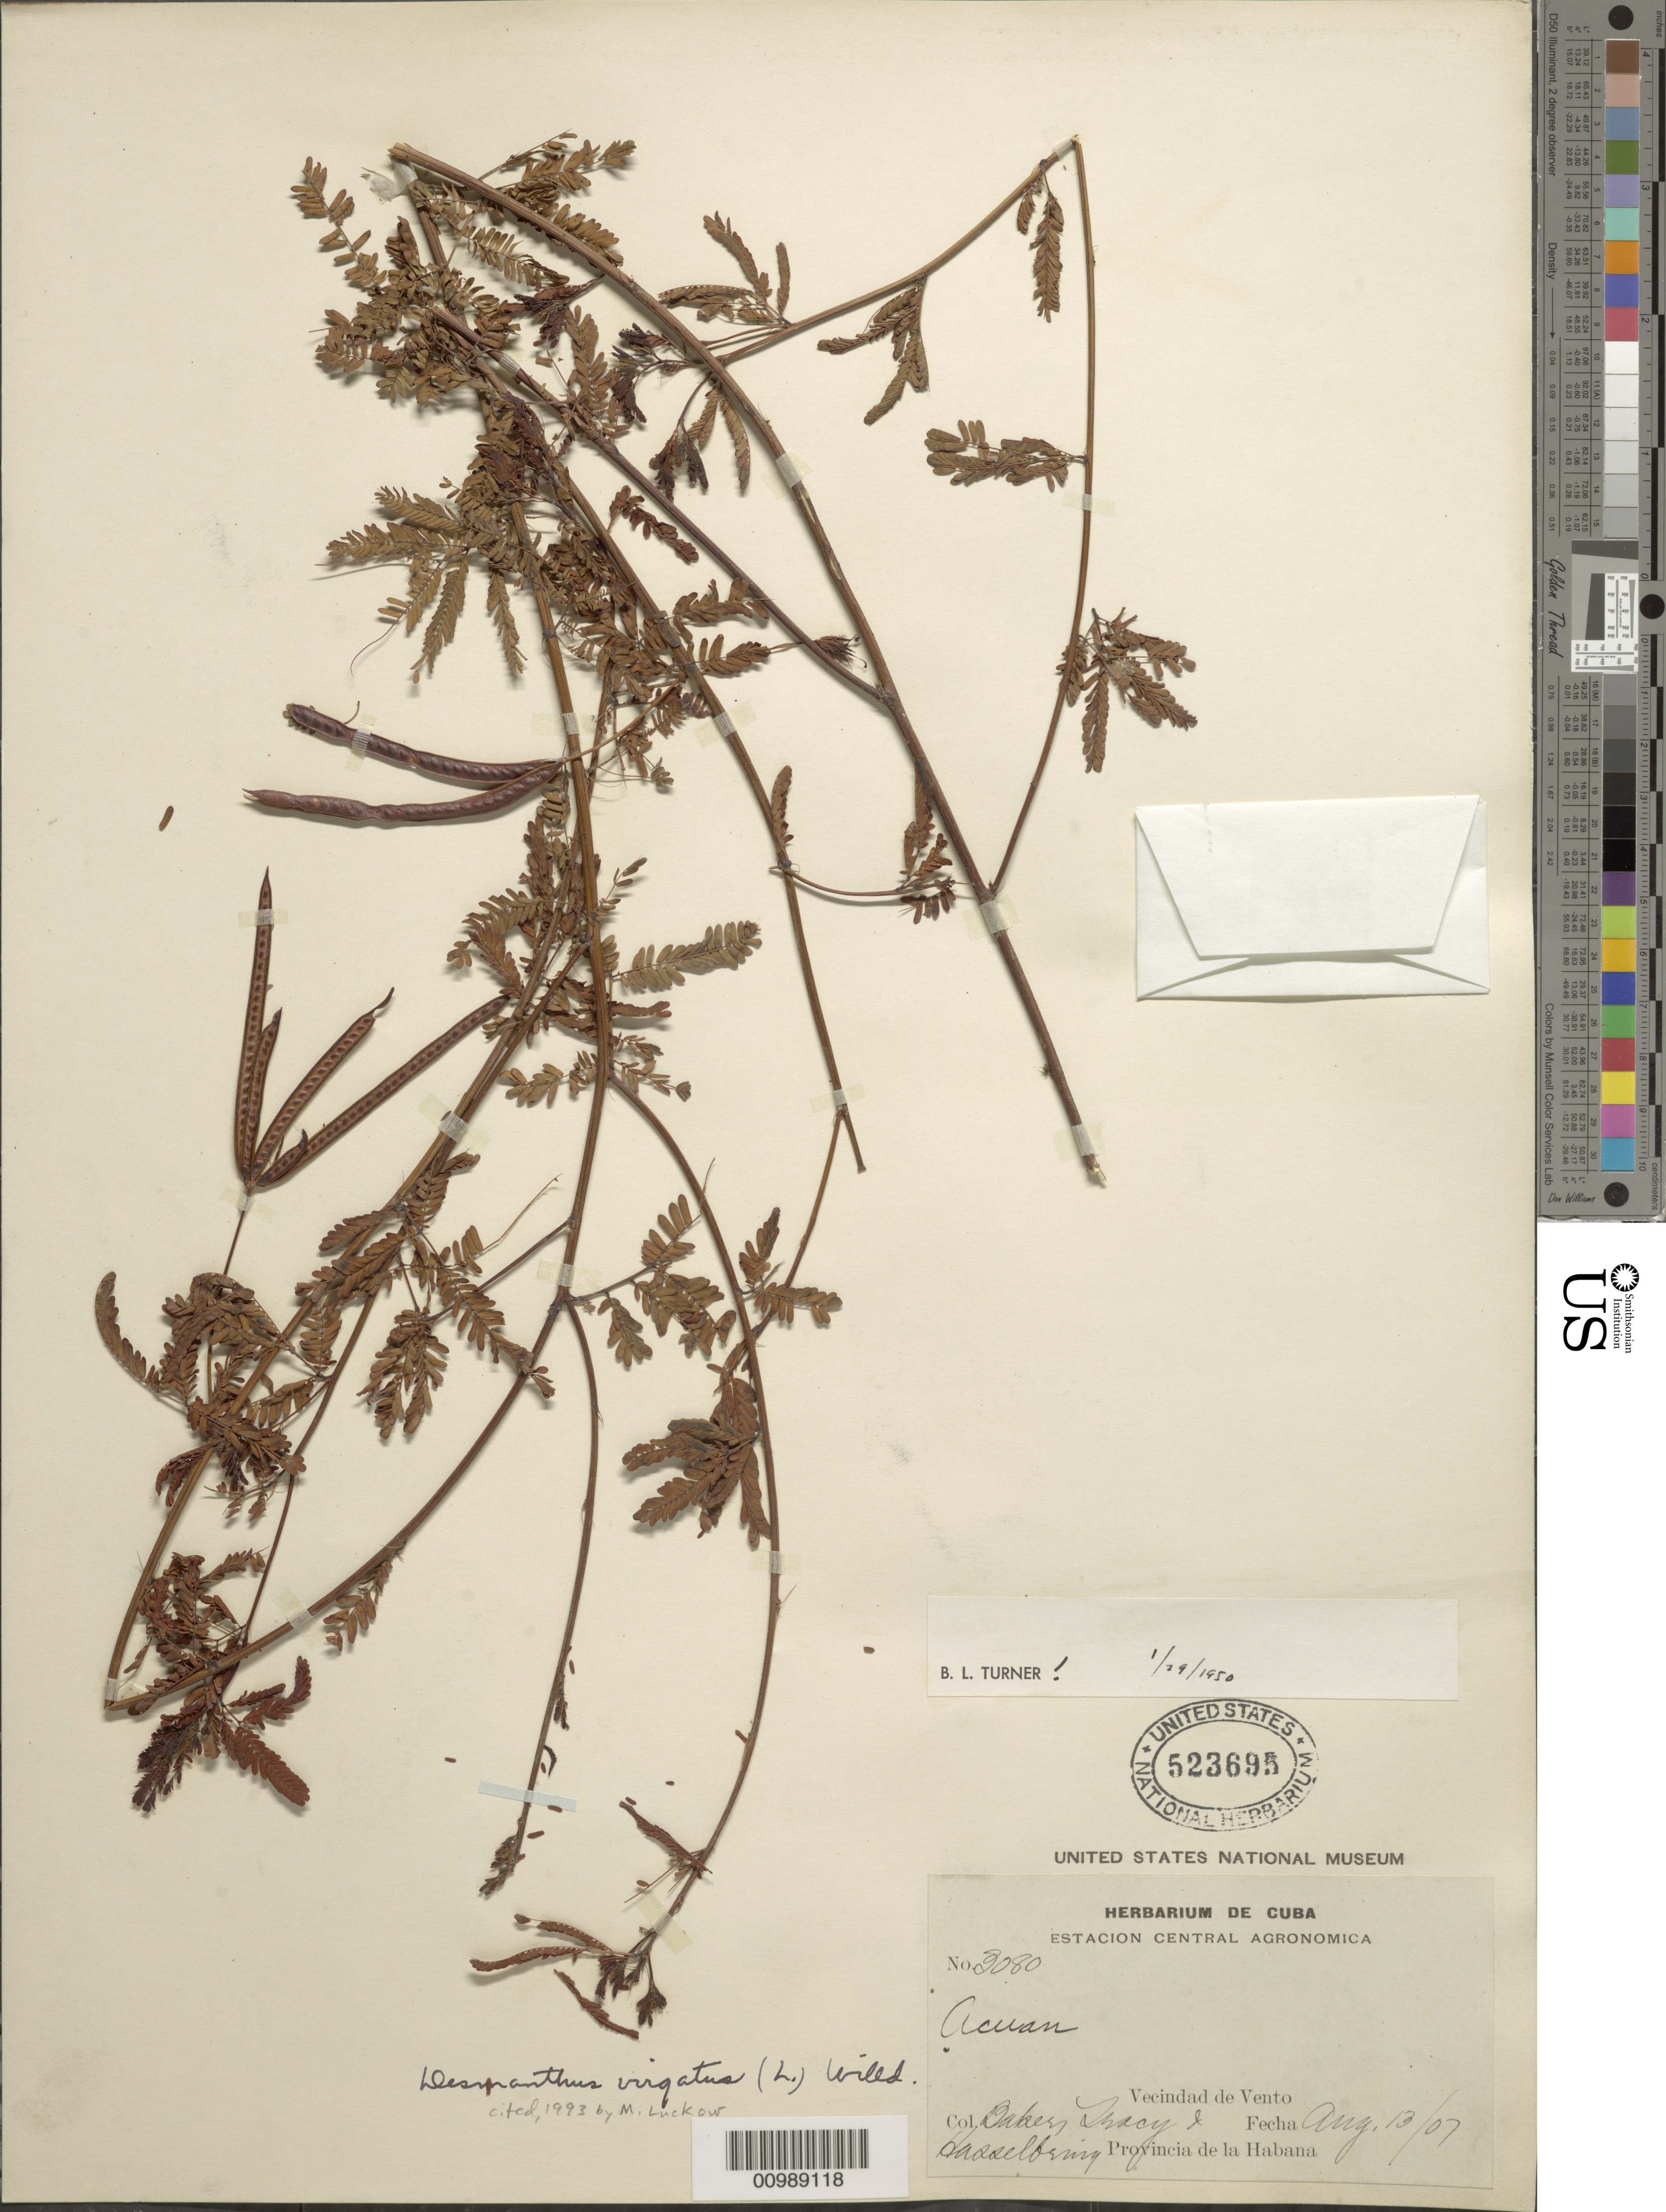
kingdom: Plantae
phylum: Tracheophyta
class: Magnoliopsida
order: Fabales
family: Fabaceae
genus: Desmanthus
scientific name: Desmanthus virgatus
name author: (L.) Willd.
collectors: S. M. Tracy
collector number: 3080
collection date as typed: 13 Aug 1907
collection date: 1907-08-13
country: Cuba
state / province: La Habana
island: Cuba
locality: La Habana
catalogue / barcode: US 523695